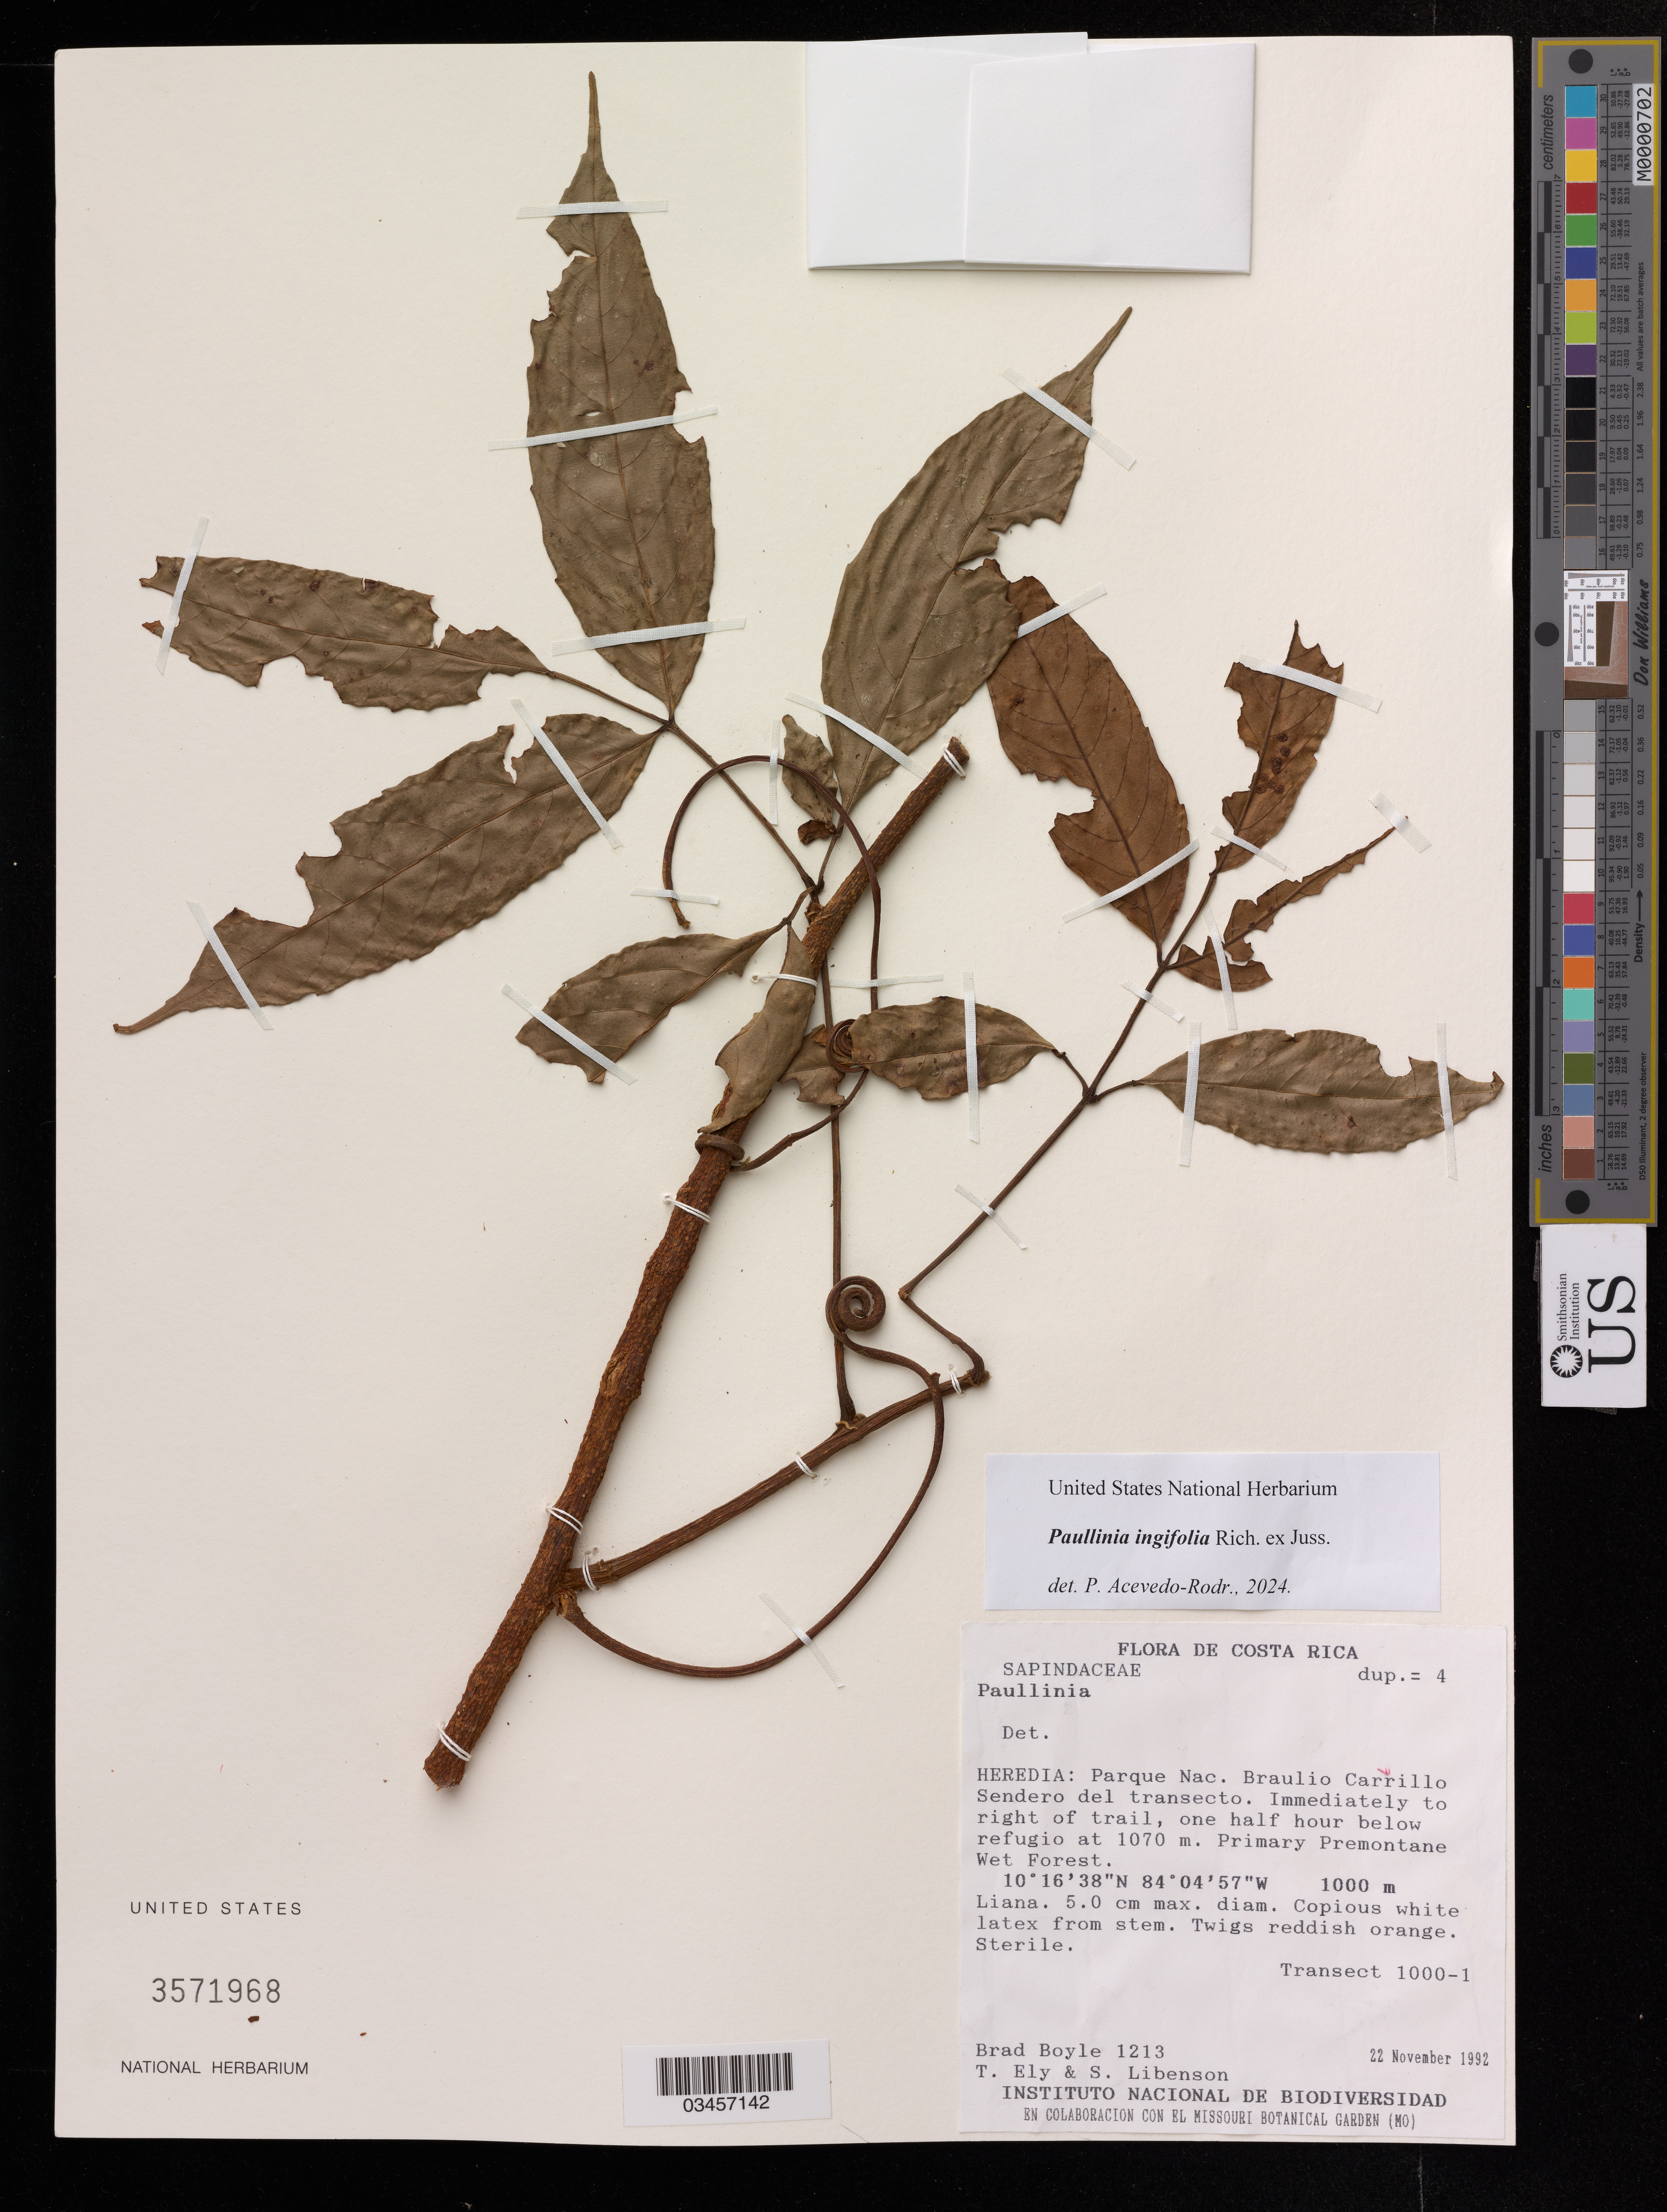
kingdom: Plantae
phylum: Tracheophyta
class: Magnoliopsida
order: Sapindales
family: Sapindaceae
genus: Paullinia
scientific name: Paullinia ingifolia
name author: Rich. ex Juss.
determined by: Acevedo-Rodriguez, P., (US), Smithsonian Institution - National Museum of Natural History (UNITED STATES)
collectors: B. Boyle, T. Ely & S. Libenson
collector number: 1213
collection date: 1992-11-22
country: Costa Rica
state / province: Heredia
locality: Parque Nac. Braulio Carrillo Sendero del transecto. Immediately to right of trail, one half hour below refugio at 1070 m.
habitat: Primary premontane wet forest.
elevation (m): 1000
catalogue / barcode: US 3571968